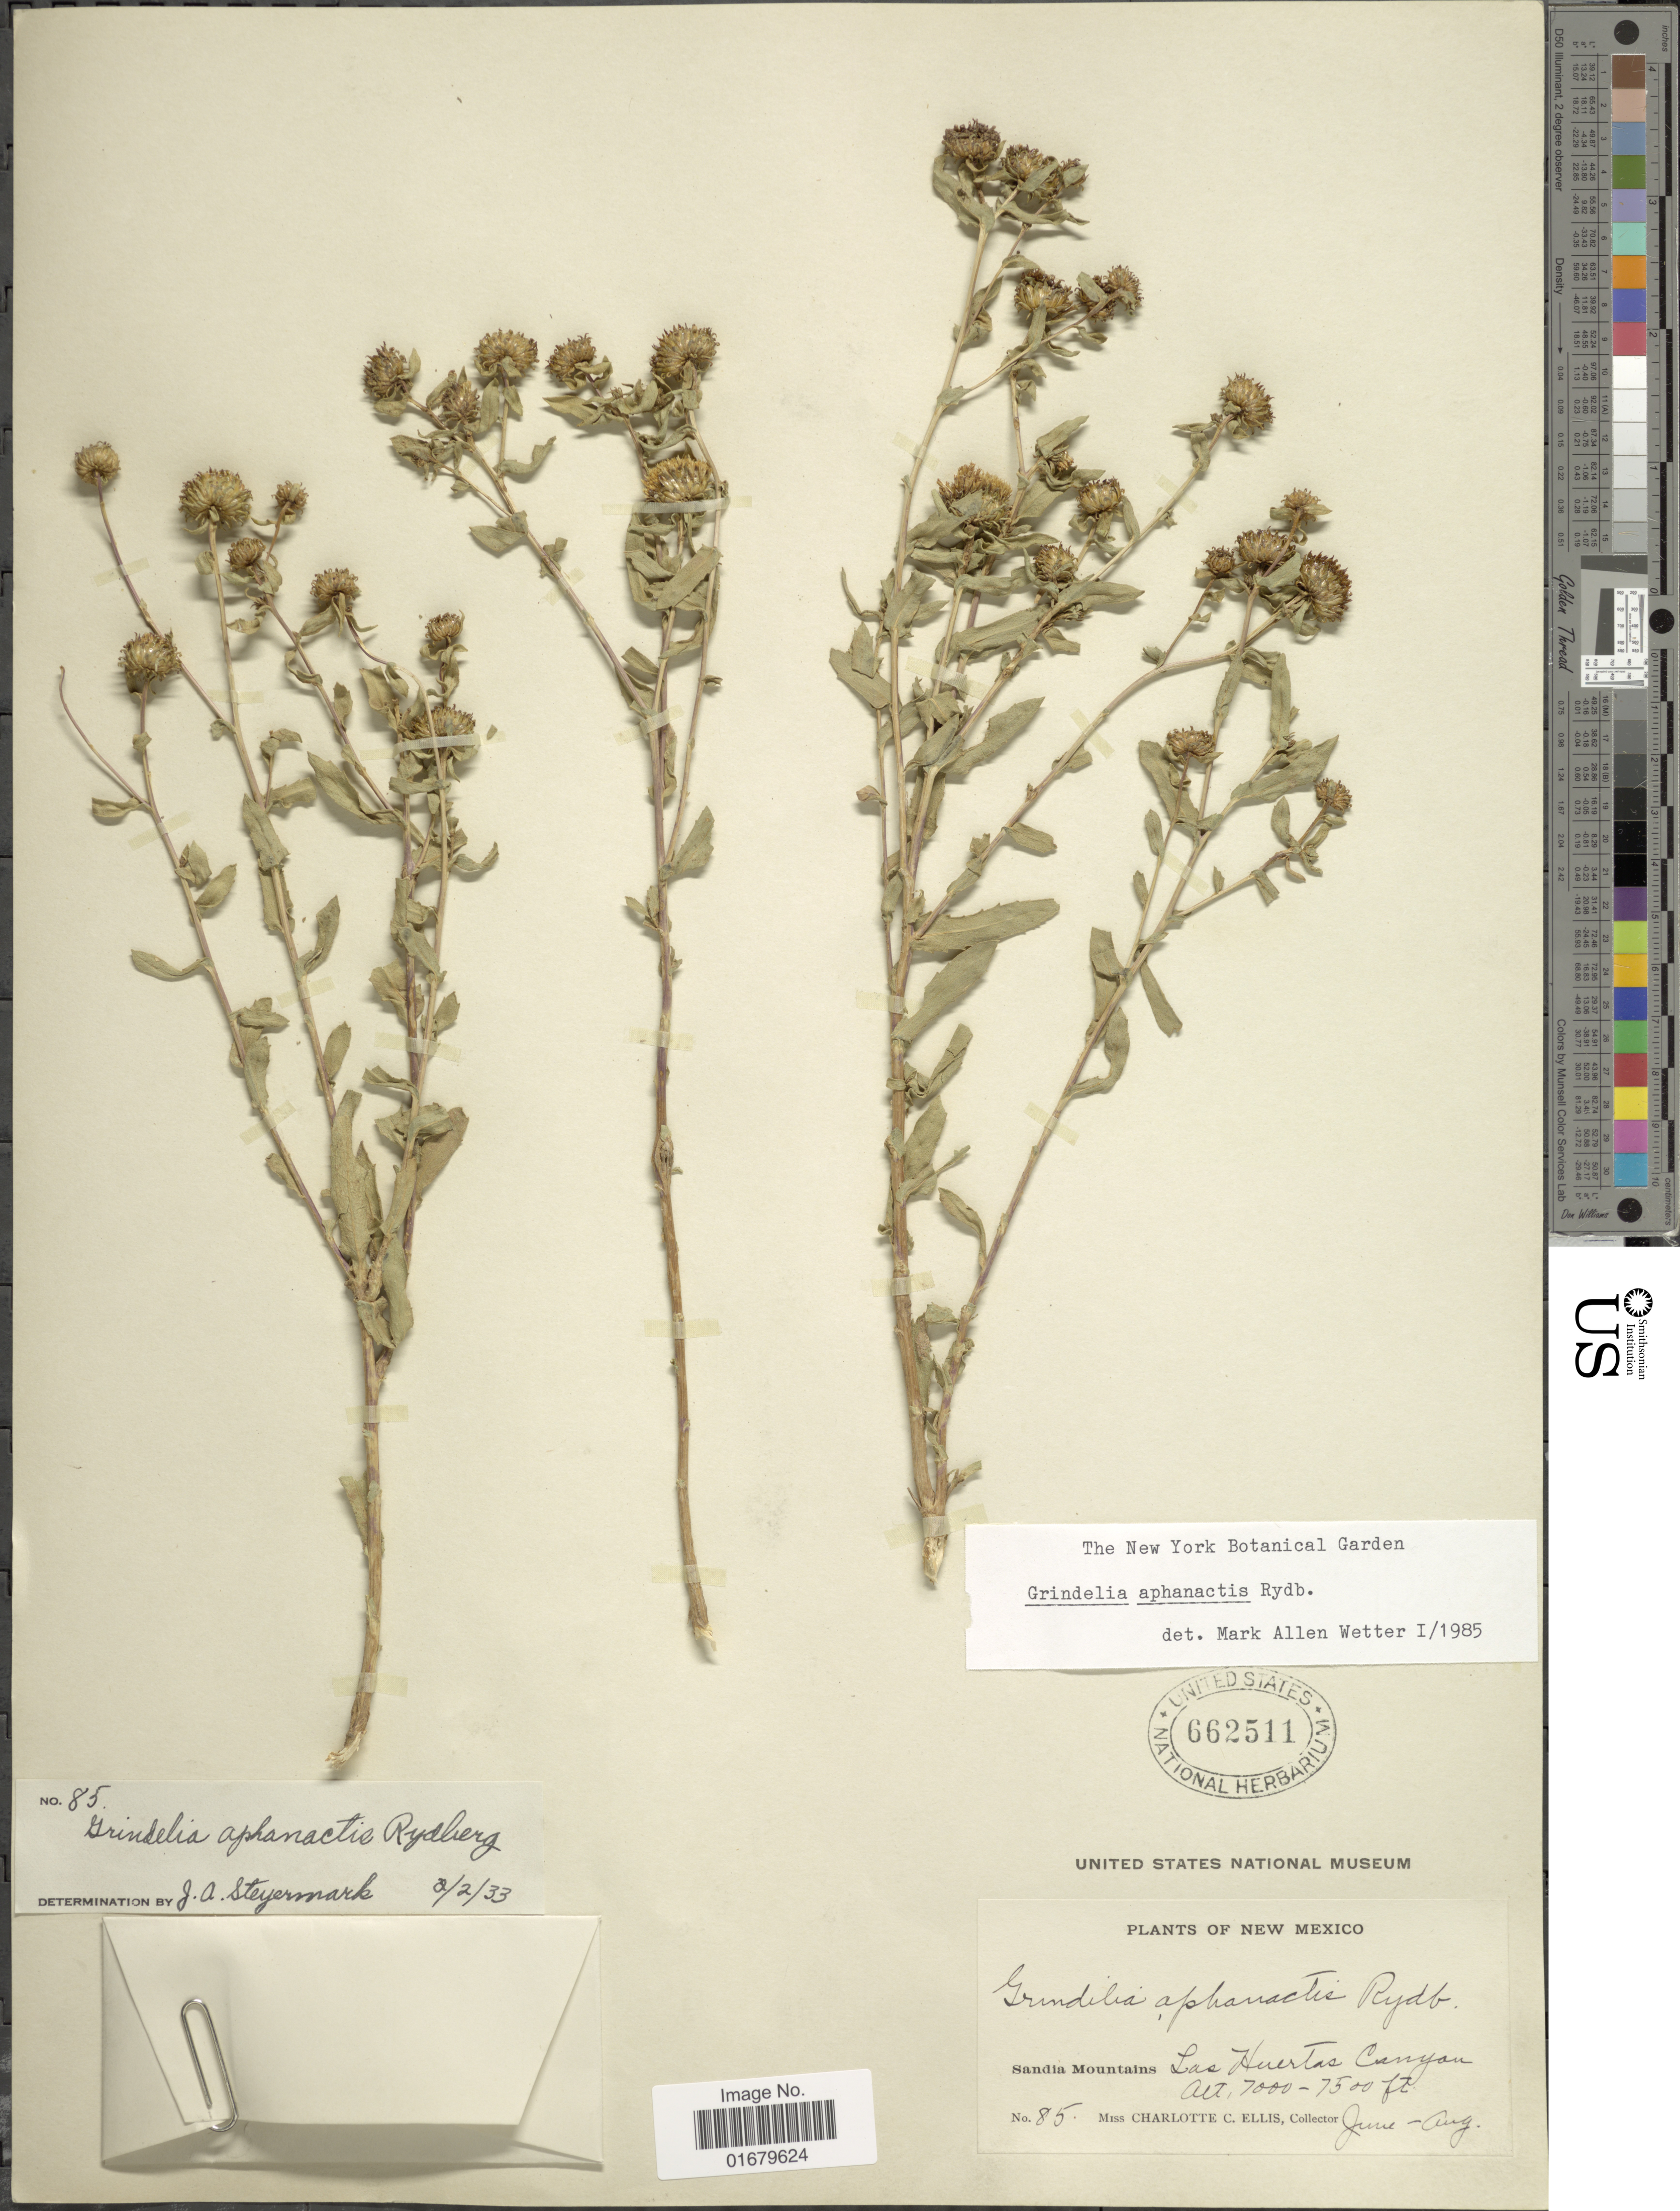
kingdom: Plantae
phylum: Tracheophyta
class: Magnoliopsida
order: Asterales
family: Asteraceae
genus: Grindelia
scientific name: Grindelia aphanactis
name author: Rydb.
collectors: C. C. Ellis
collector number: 85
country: United States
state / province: New Mexico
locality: Sandia Mountains, Las Huertas Canyon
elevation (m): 2134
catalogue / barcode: US 662511